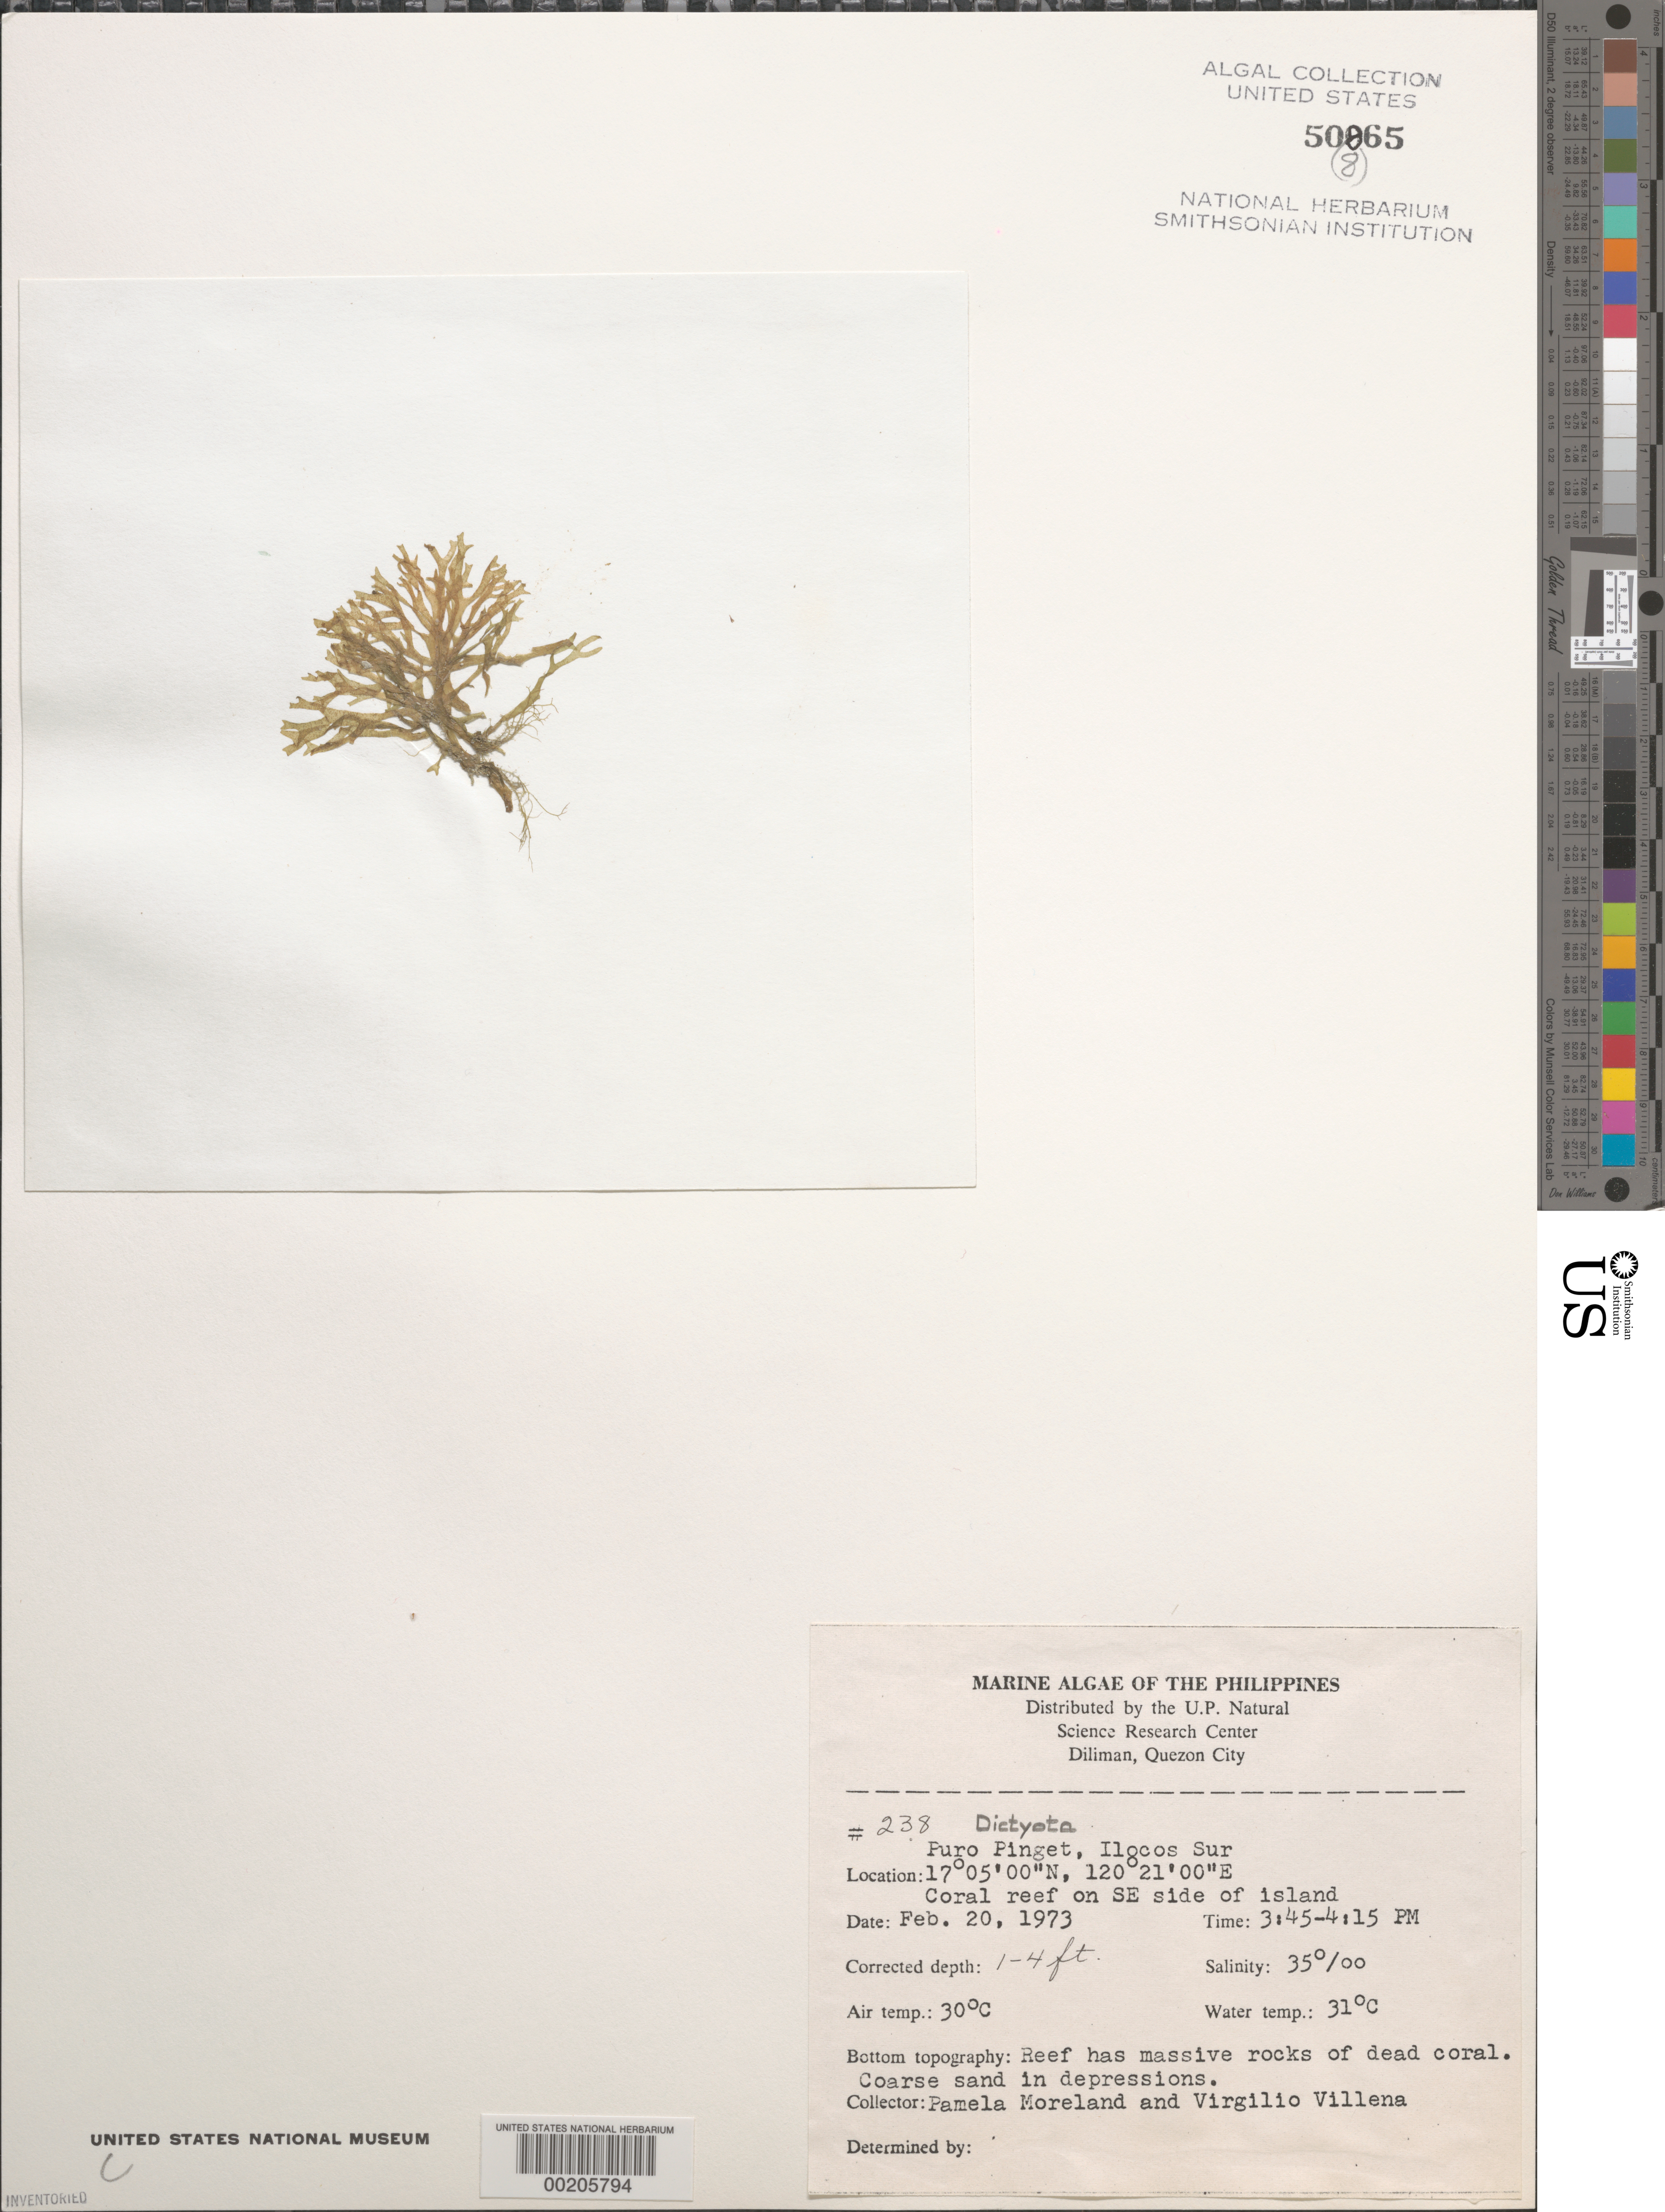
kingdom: Chromista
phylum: Ochrophyta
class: Phaeophyceae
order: Dictyotales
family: Dictyotaceae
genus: Dictyota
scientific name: Dictyota sp.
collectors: P. Moreland & V. Villena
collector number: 238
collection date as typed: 20 Feb 1973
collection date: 1973-02-20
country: Philippines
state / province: Ilocos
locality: Puro pinget, ilocos sur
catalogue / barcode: US 50865